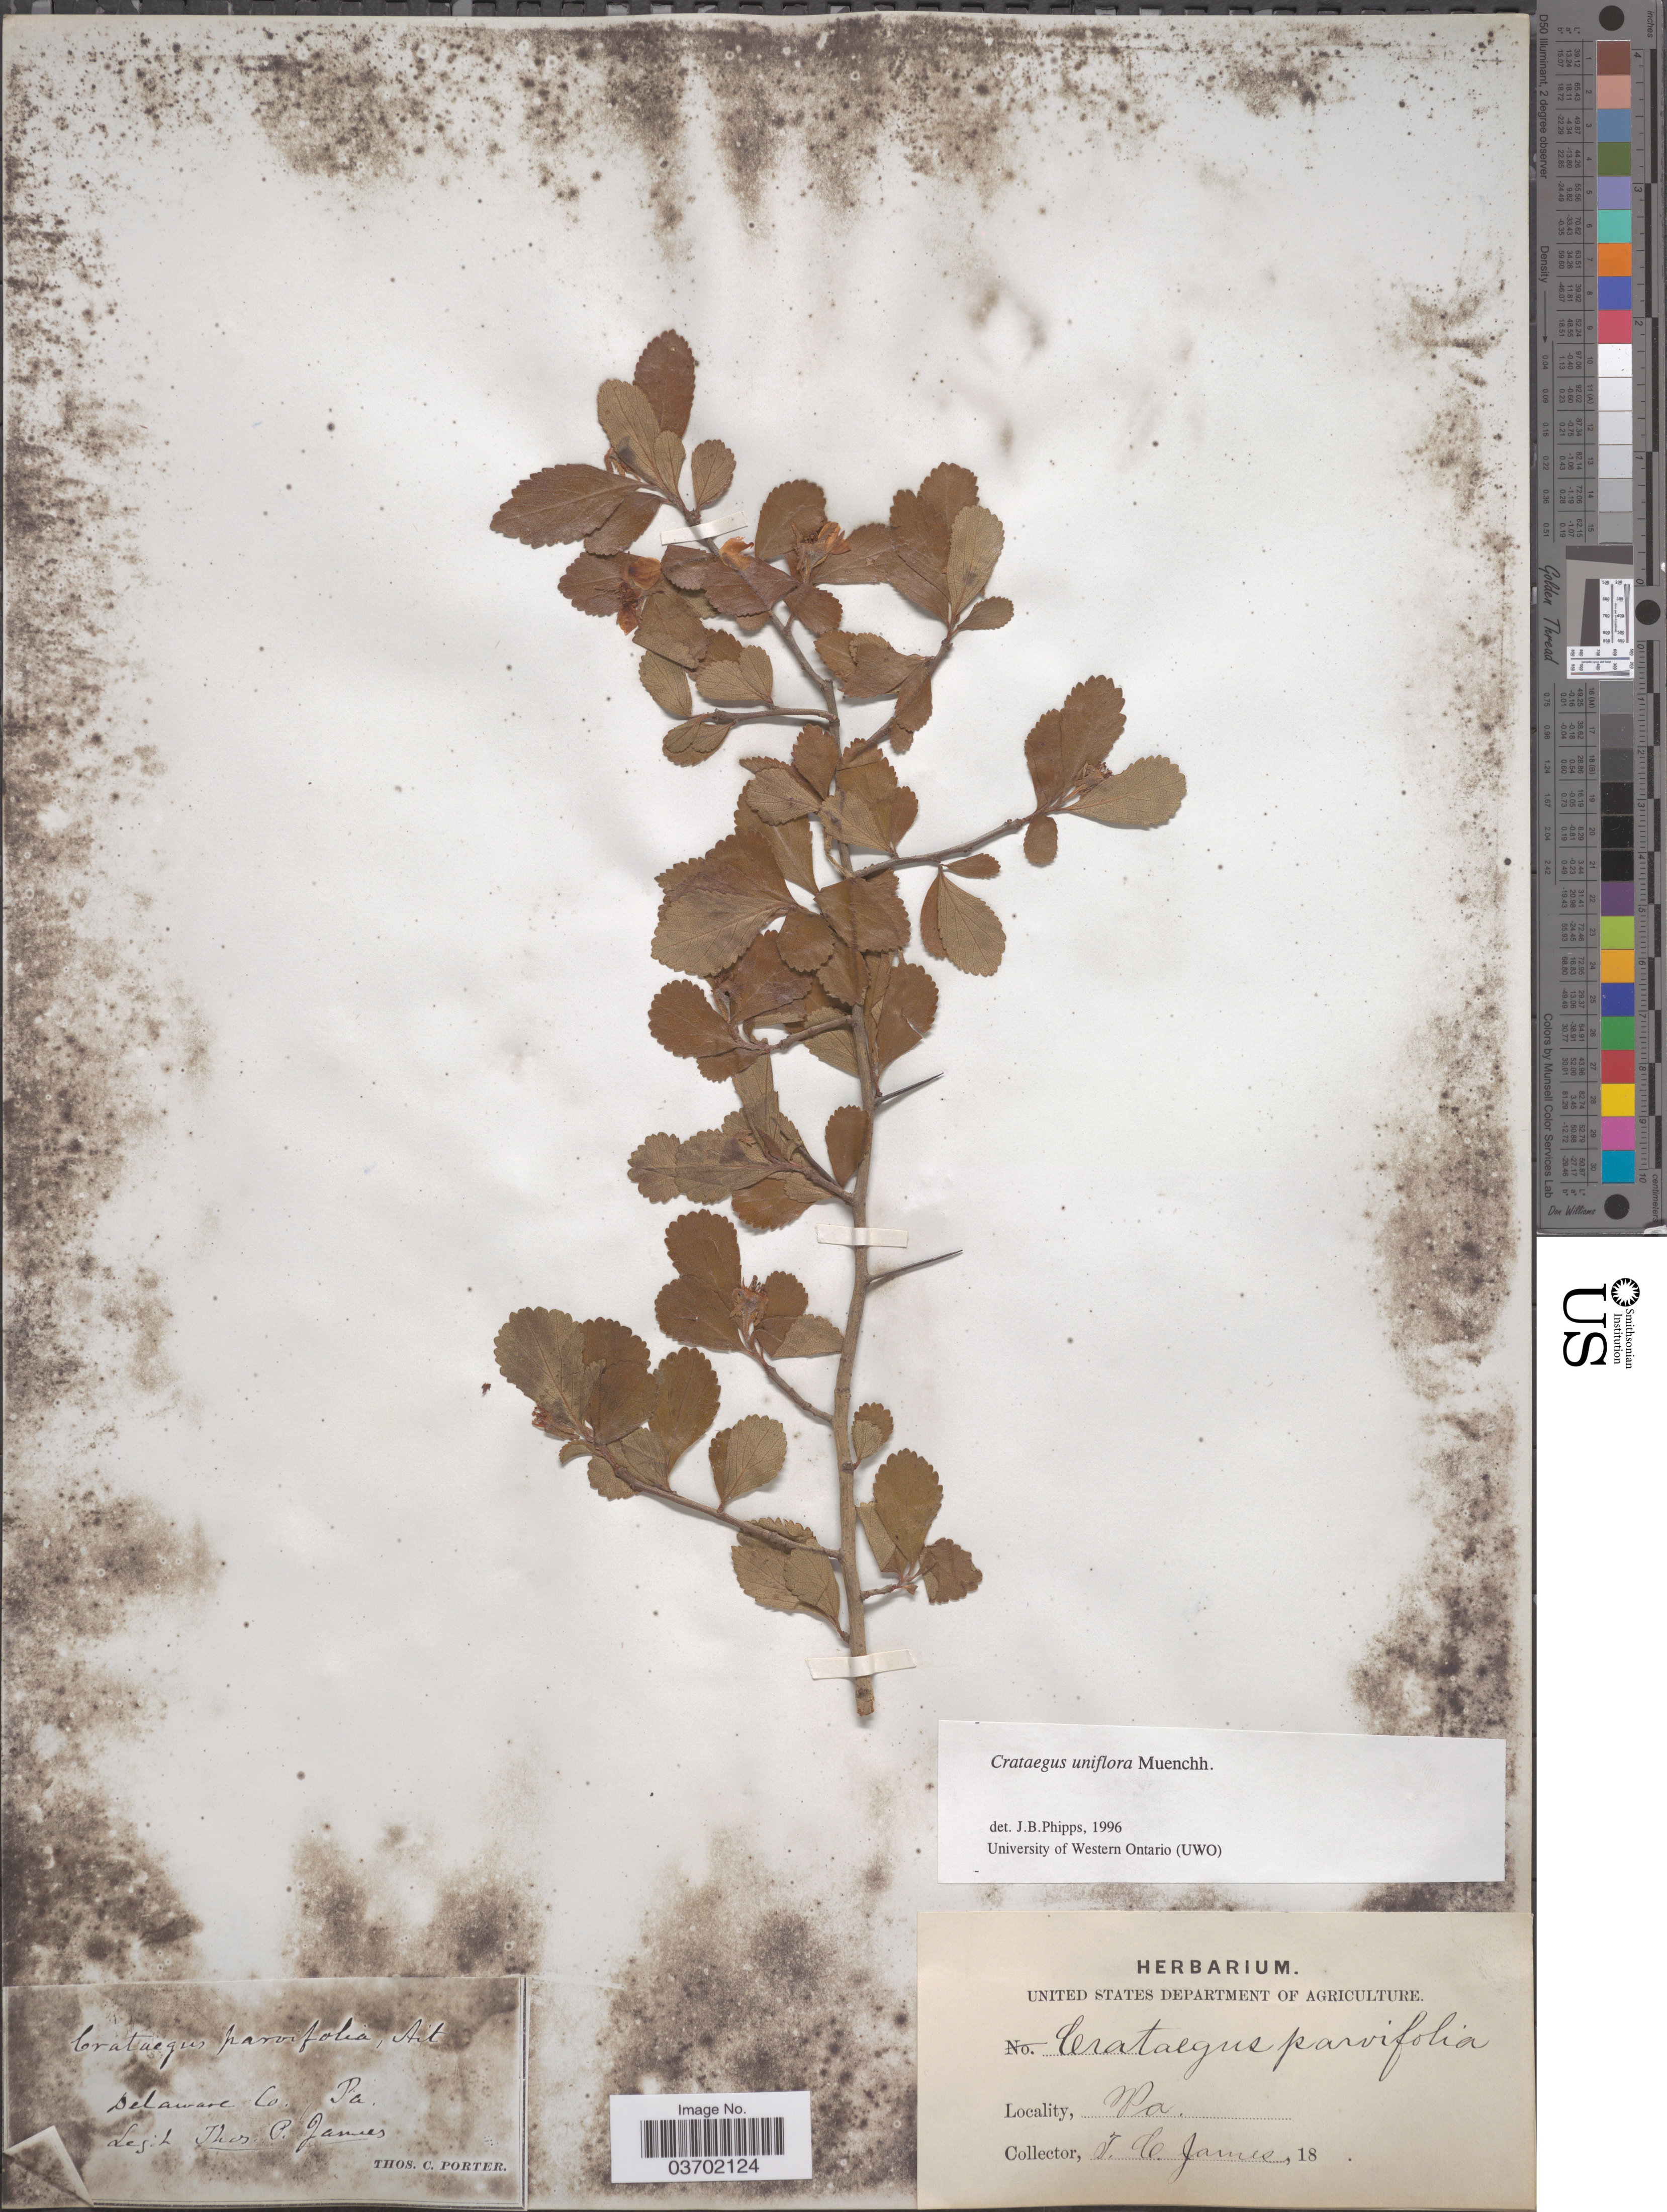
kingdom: Plantae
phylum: Tracheophyta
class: Magnoliopsida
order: Rosales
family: Rosaceae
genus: Crataegus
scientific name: Crataegus uniflora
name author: Münchh.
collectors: T. P. James & T. Porter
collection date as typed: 18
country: United States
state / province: Pennsylvania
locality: Delaware Co.